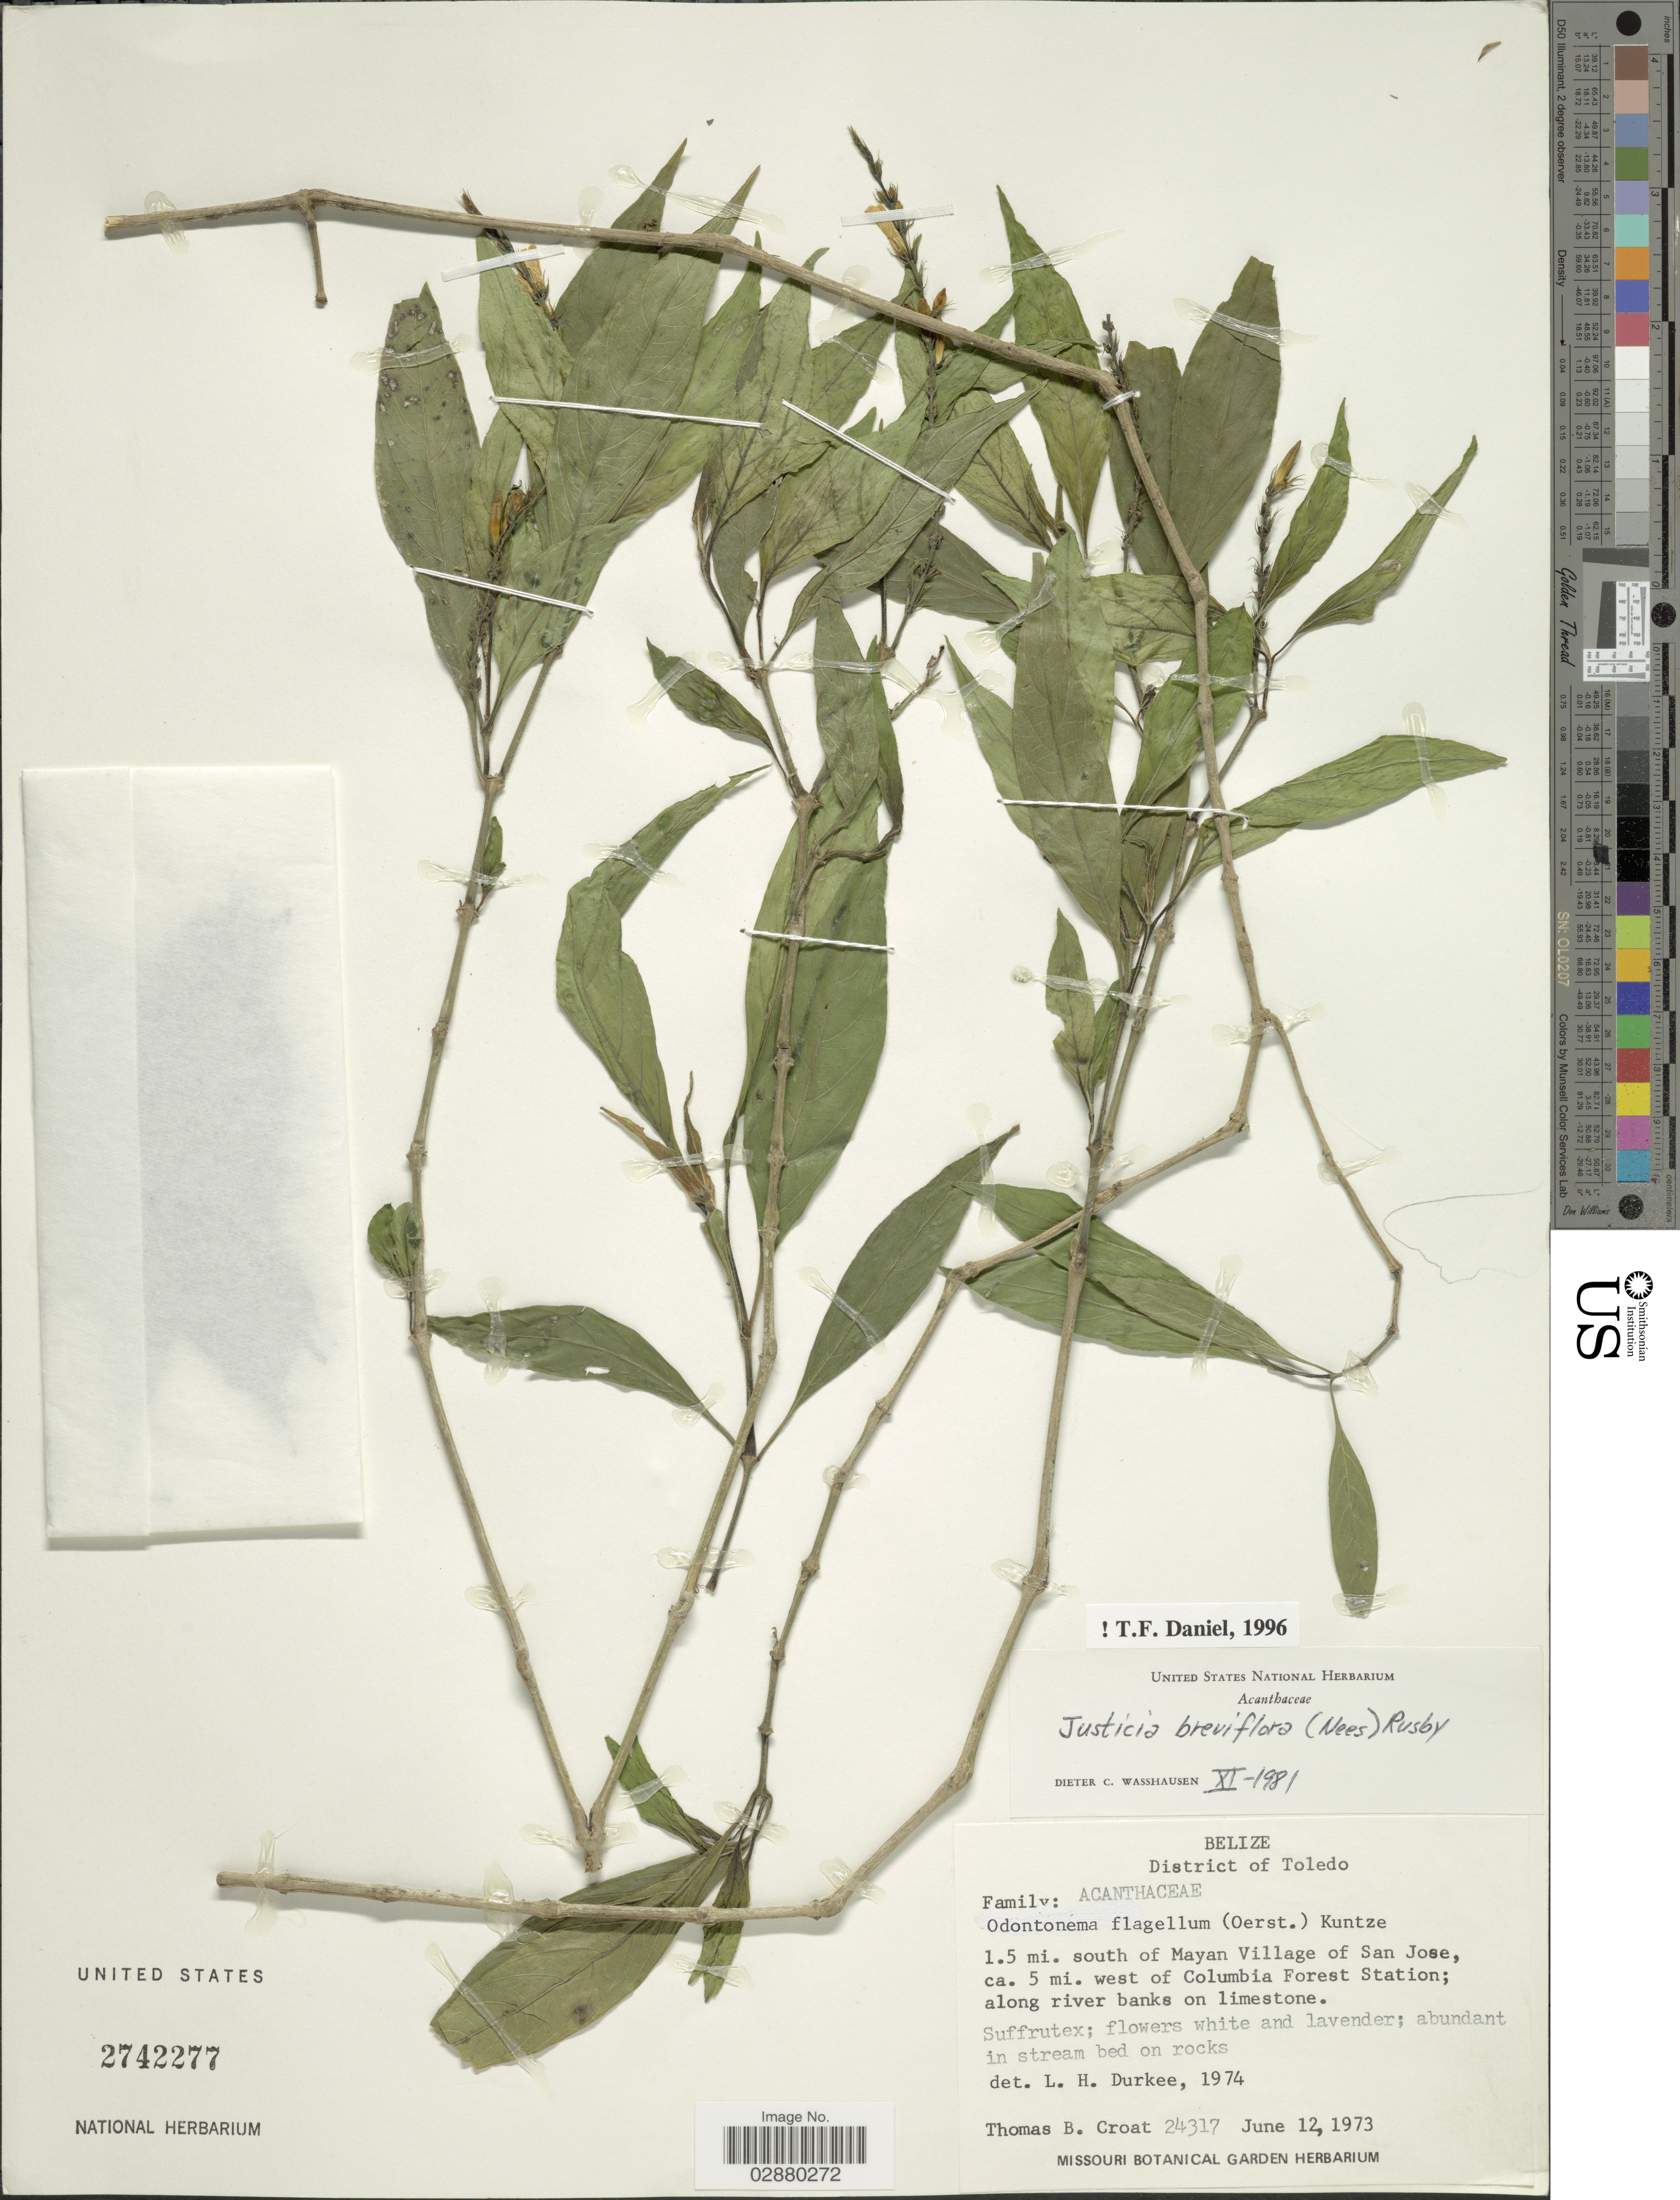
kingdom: Plantae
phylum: Tracheophyta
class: Magnoliopsida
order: Lamiales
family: Acanthaceae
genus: Justicia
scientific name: Justicia polygonoides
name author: Kunth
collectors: T. B. Croat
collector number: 24317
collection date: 1973-06-12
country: Belize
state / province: Toledo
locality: District of Toledo, 1.5 mi. south of Mayan Village of San Jose, ca. 5 mi. west of Columbia Forest Station.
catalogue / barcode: US 2742277